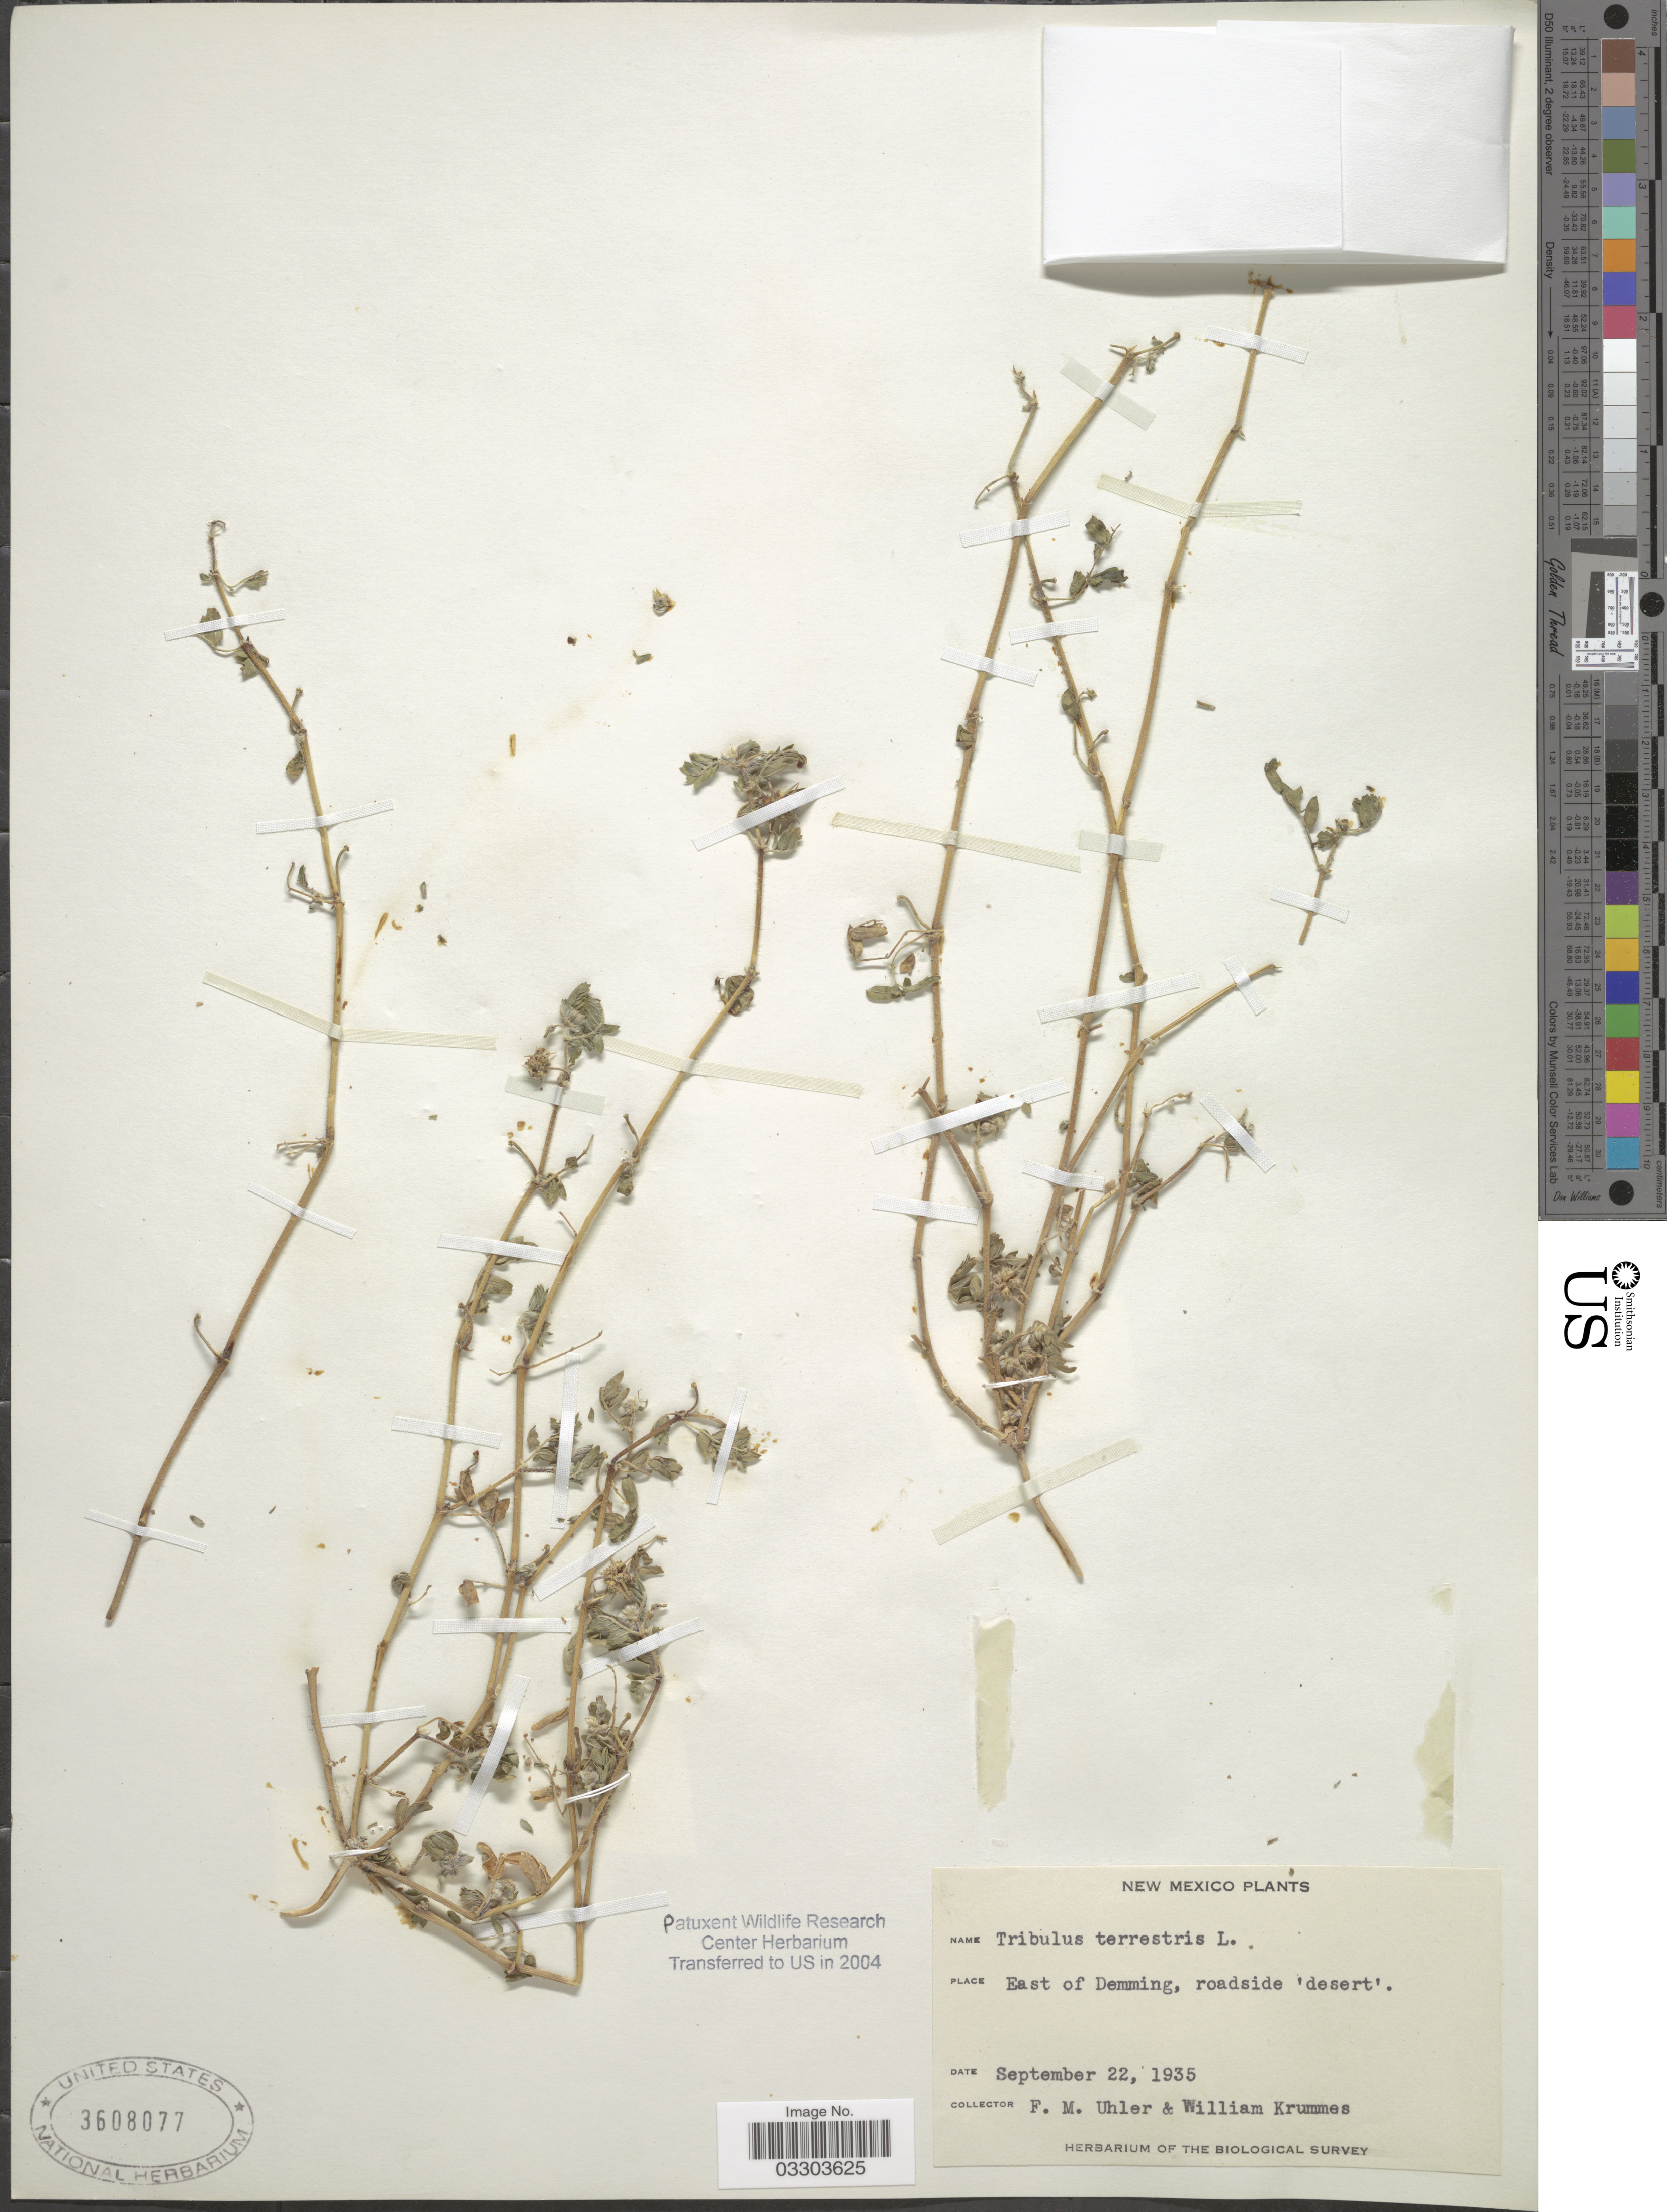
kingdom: Plantae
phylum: Tracheophyta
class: Magnoliopsida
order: Zygophyllales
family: Zygophyllaceae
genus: Tribulus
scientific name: Tribulus terrestris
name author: L.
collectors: F. M. Uhler & W. Krummes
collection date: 1935-09-22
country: United States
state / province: New Mexico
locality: East of Demming, roadside 'desert'.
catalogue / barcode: US 3608077